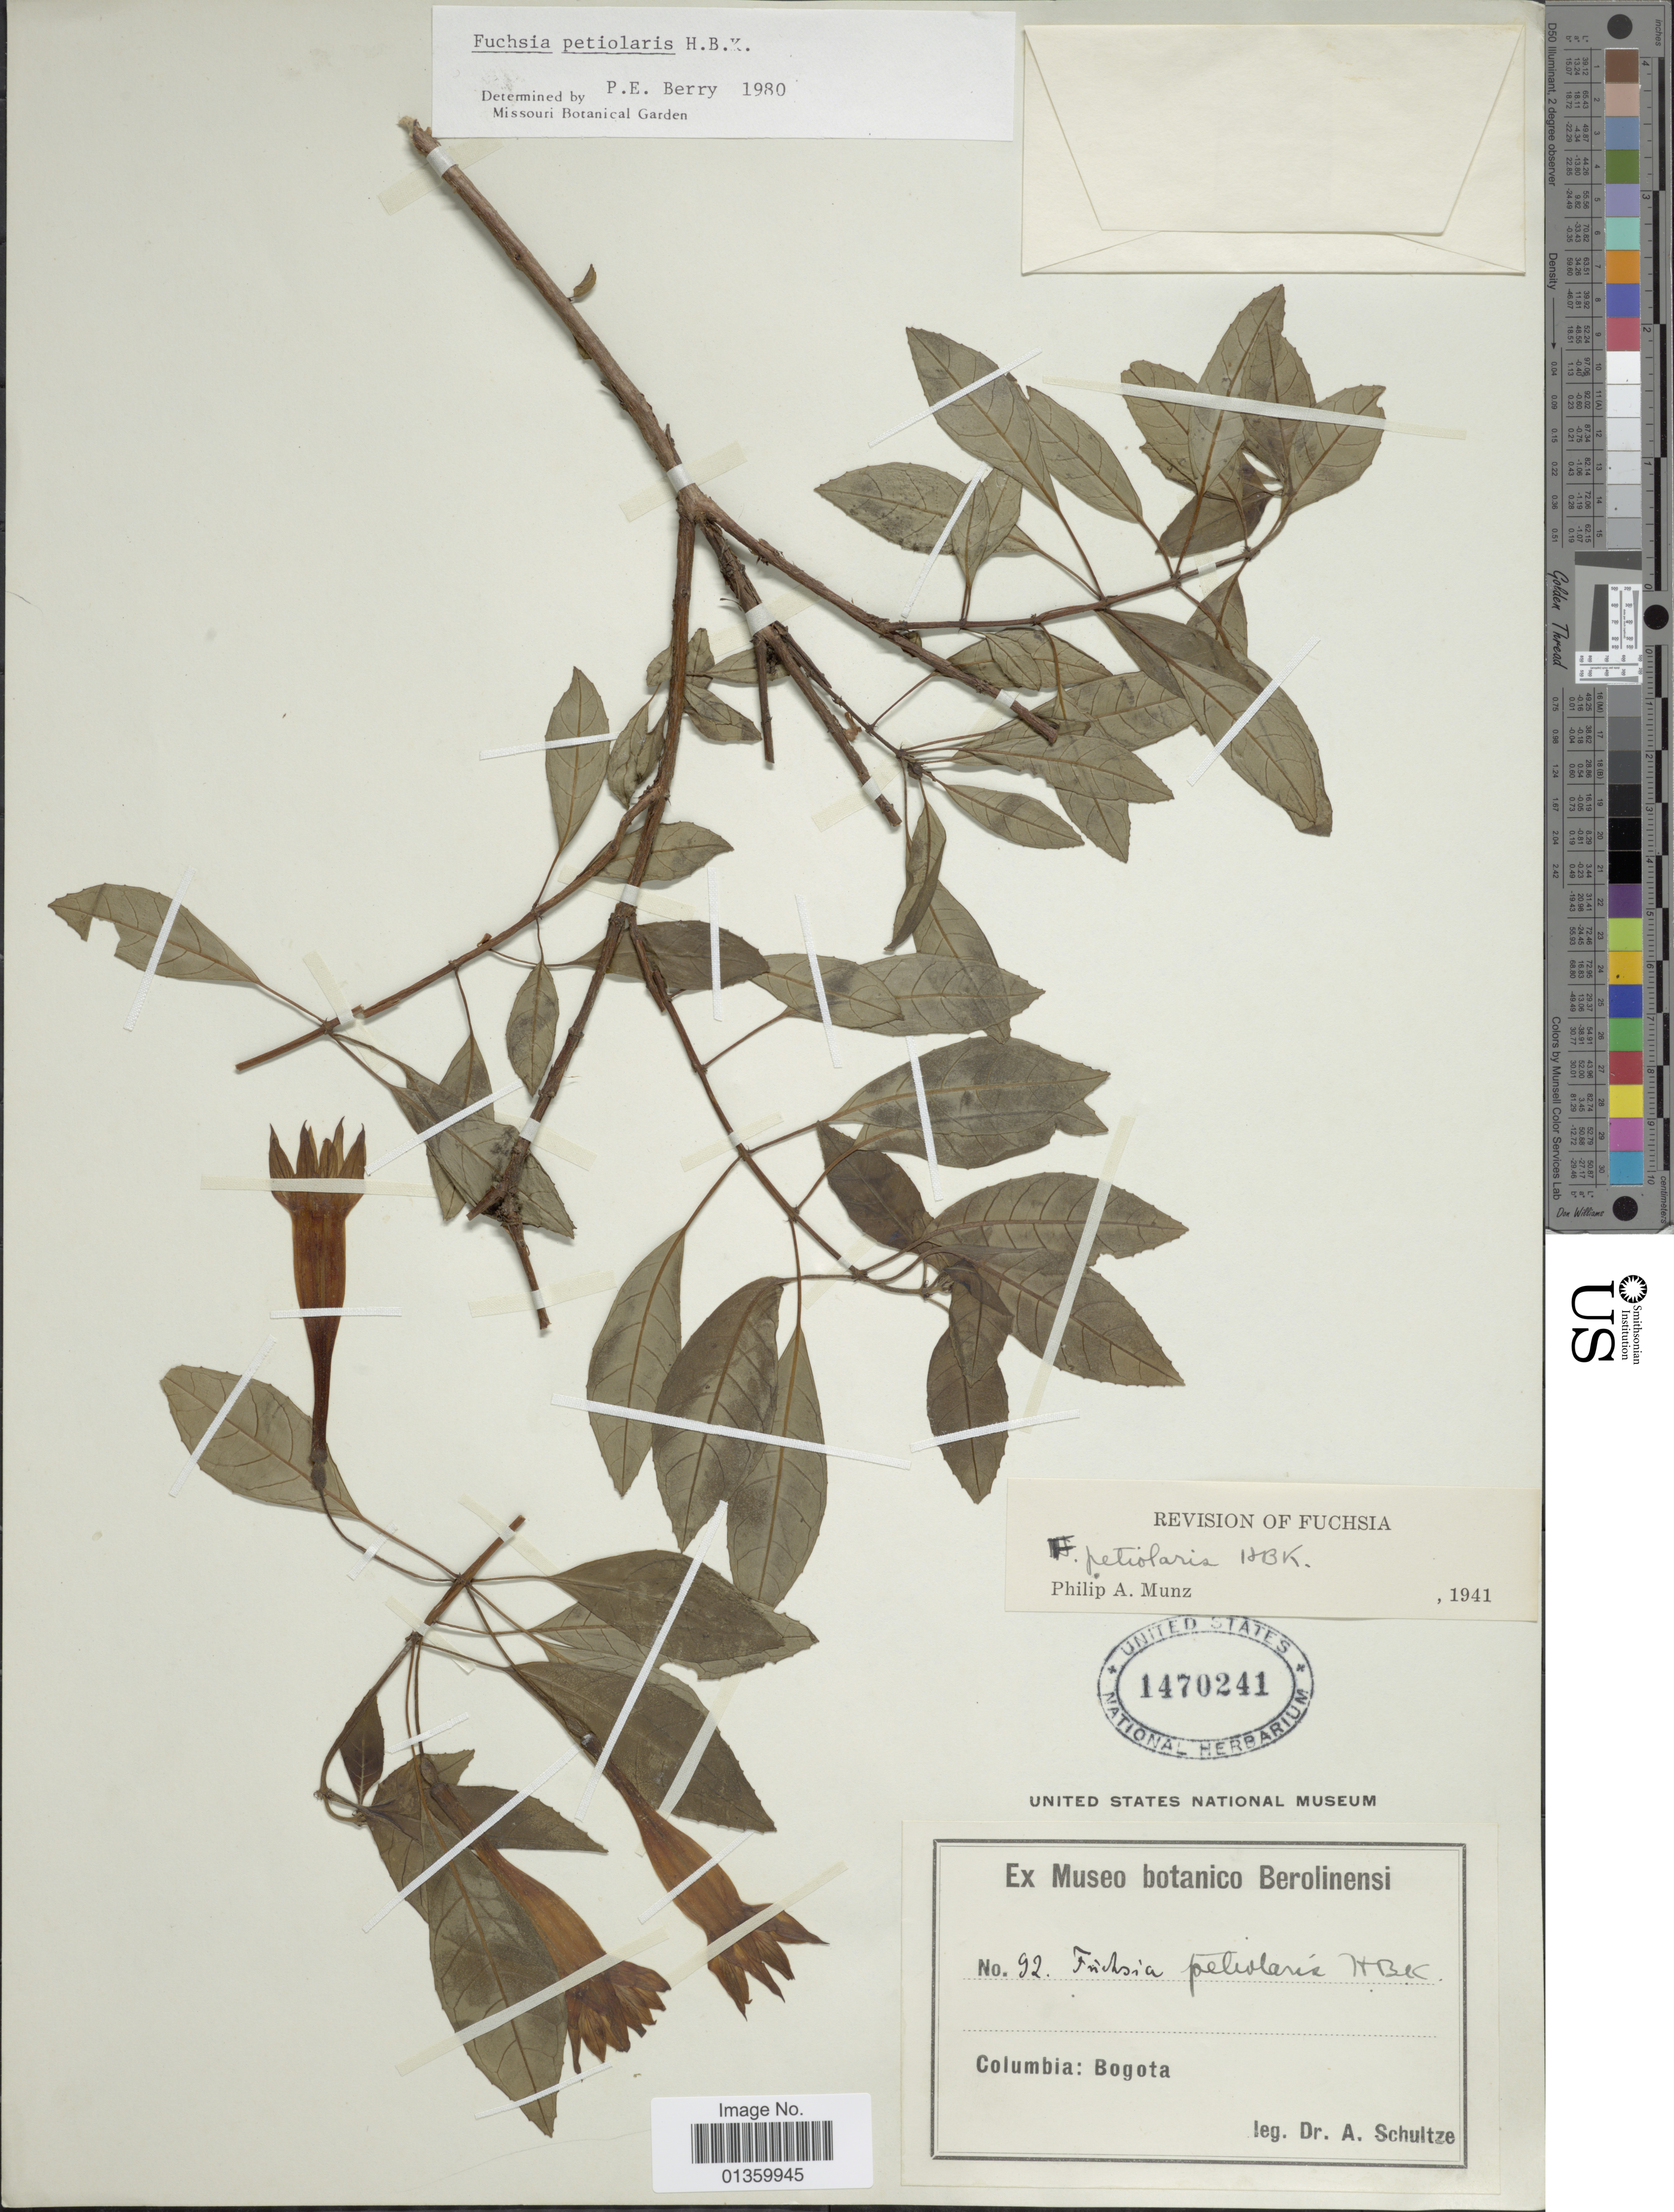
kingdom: Plantae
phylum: Tracheophyta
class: Magnoliopsida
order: Myrtales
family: Onagraceae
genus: Fuchsia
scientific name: Fuchsia petiolaris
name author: Kunth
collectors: A. Schultze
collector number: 92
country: Colombia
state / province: Bogota D.C.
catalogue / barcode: US 1470241